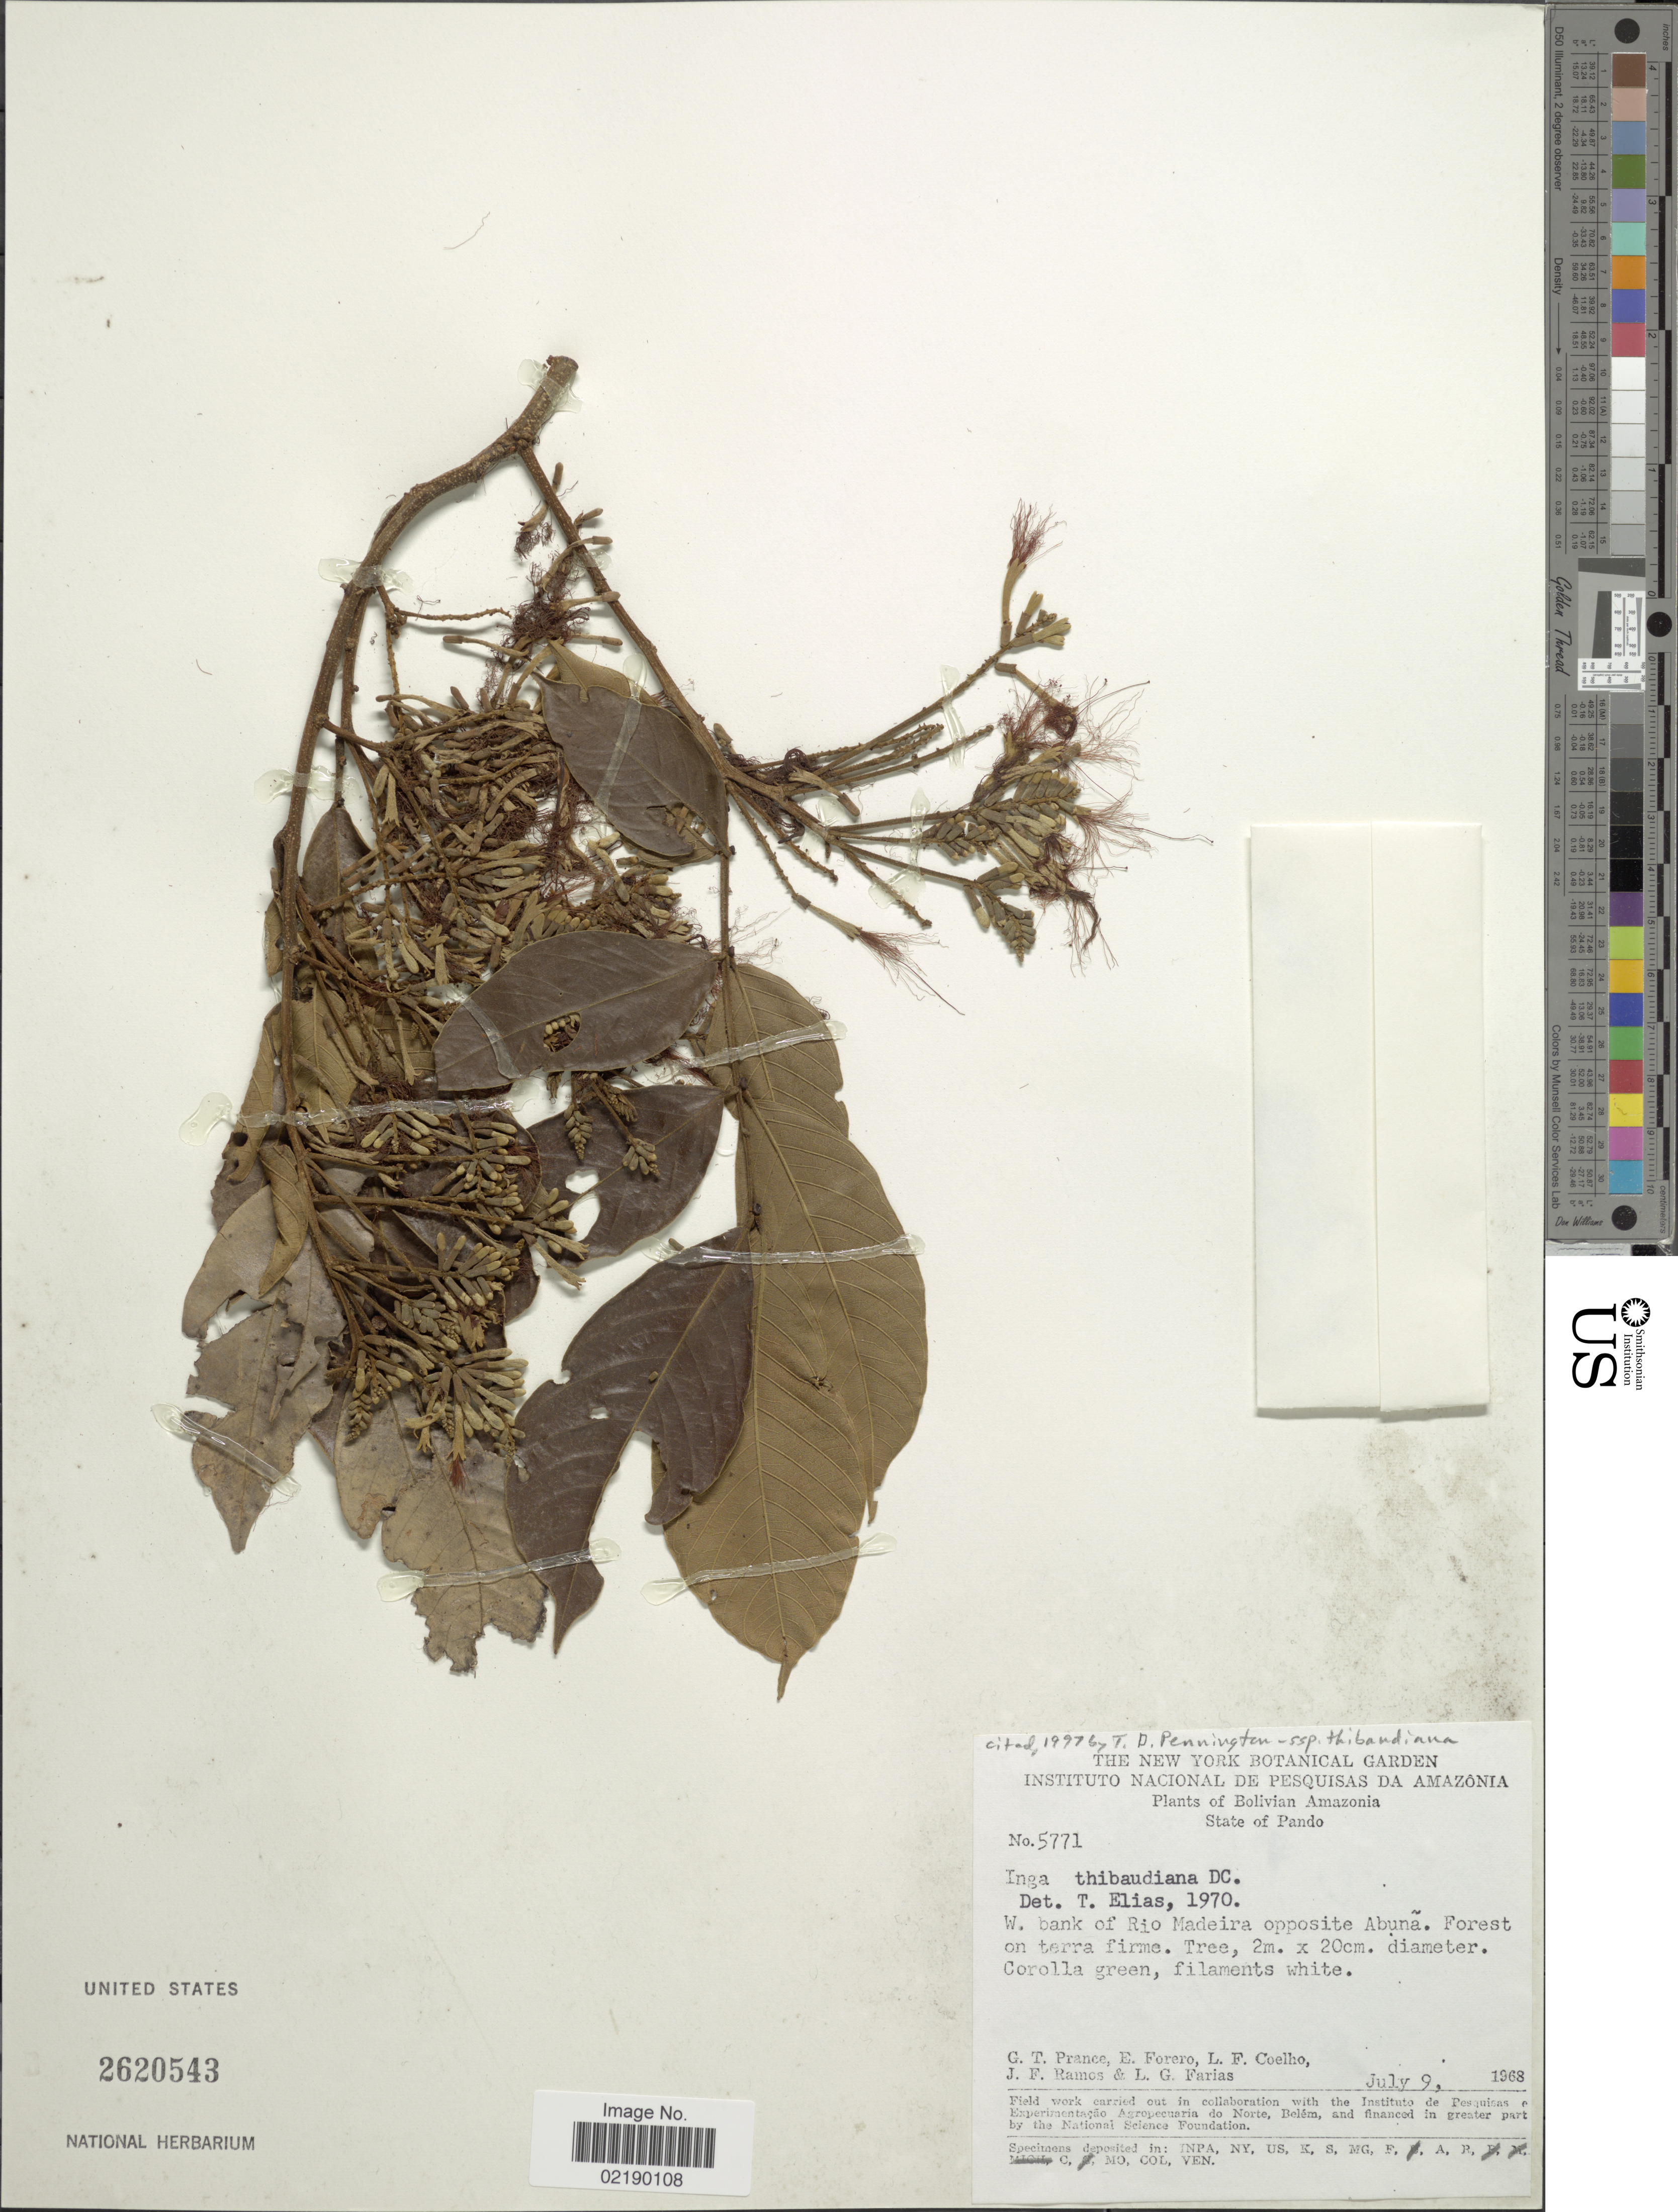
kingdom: Plantae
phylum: Tracheophyta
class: Magnoliopsida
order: Fabales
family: Fabaceae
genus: Inga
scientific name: Inga thibaudiana subsp. thibaudiana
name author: DC.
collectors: G. T. Prance, E. Forero, L. F. Coelho, J. F. Ramos & L. G. Farias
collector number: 5771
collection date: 1968-07-09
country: Bolivia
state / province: Pando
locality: Bolivian Amazonia, W. bank of Rio Madeira opposite Abuna. Forest on terra firme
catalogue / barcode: US 2620543